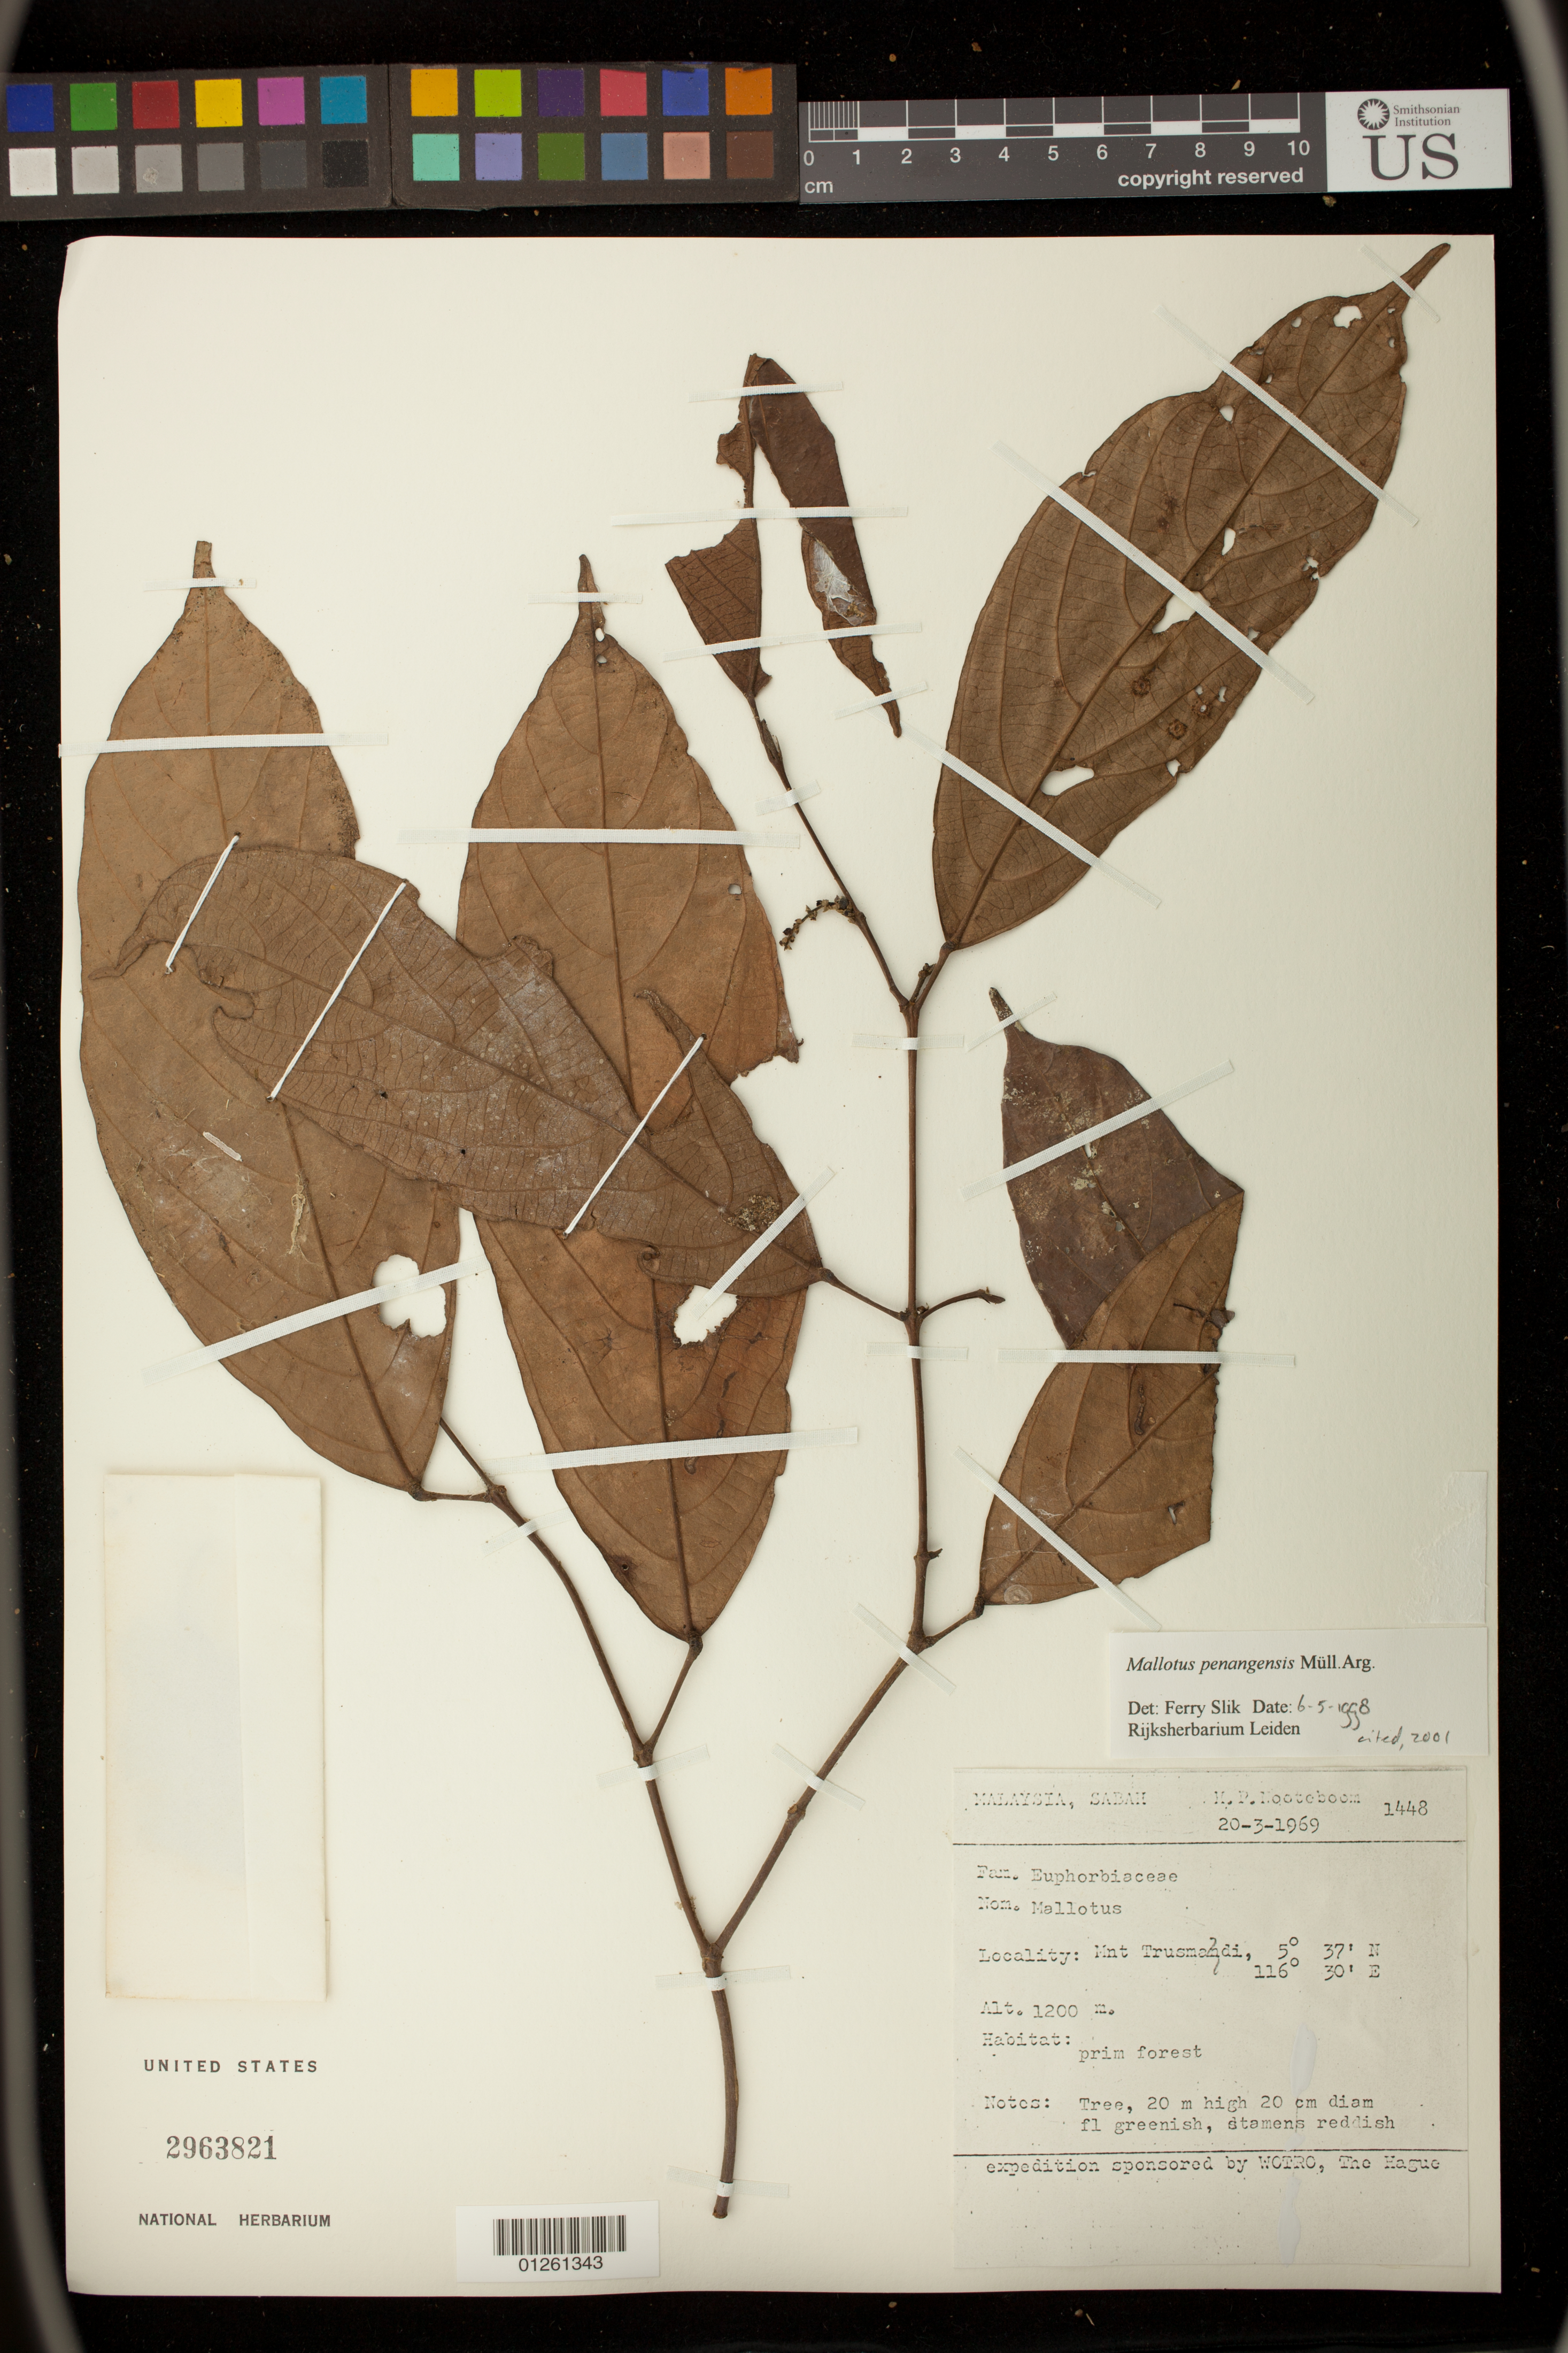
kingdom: Plantae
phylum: Tracheophyta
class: Magnoliopsida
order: Malpighiales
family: Euphorbiaceae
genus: Hancea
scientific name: Hancea penangensis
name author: (Müll. Arg.) S.E.C. Sierra et al.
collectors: H. P. Nooteboom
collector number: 1448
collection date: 1969-03-20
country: Malaysia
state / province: Sabah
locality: Mt Trusmandi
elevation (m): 1200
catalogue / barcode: US 2963821